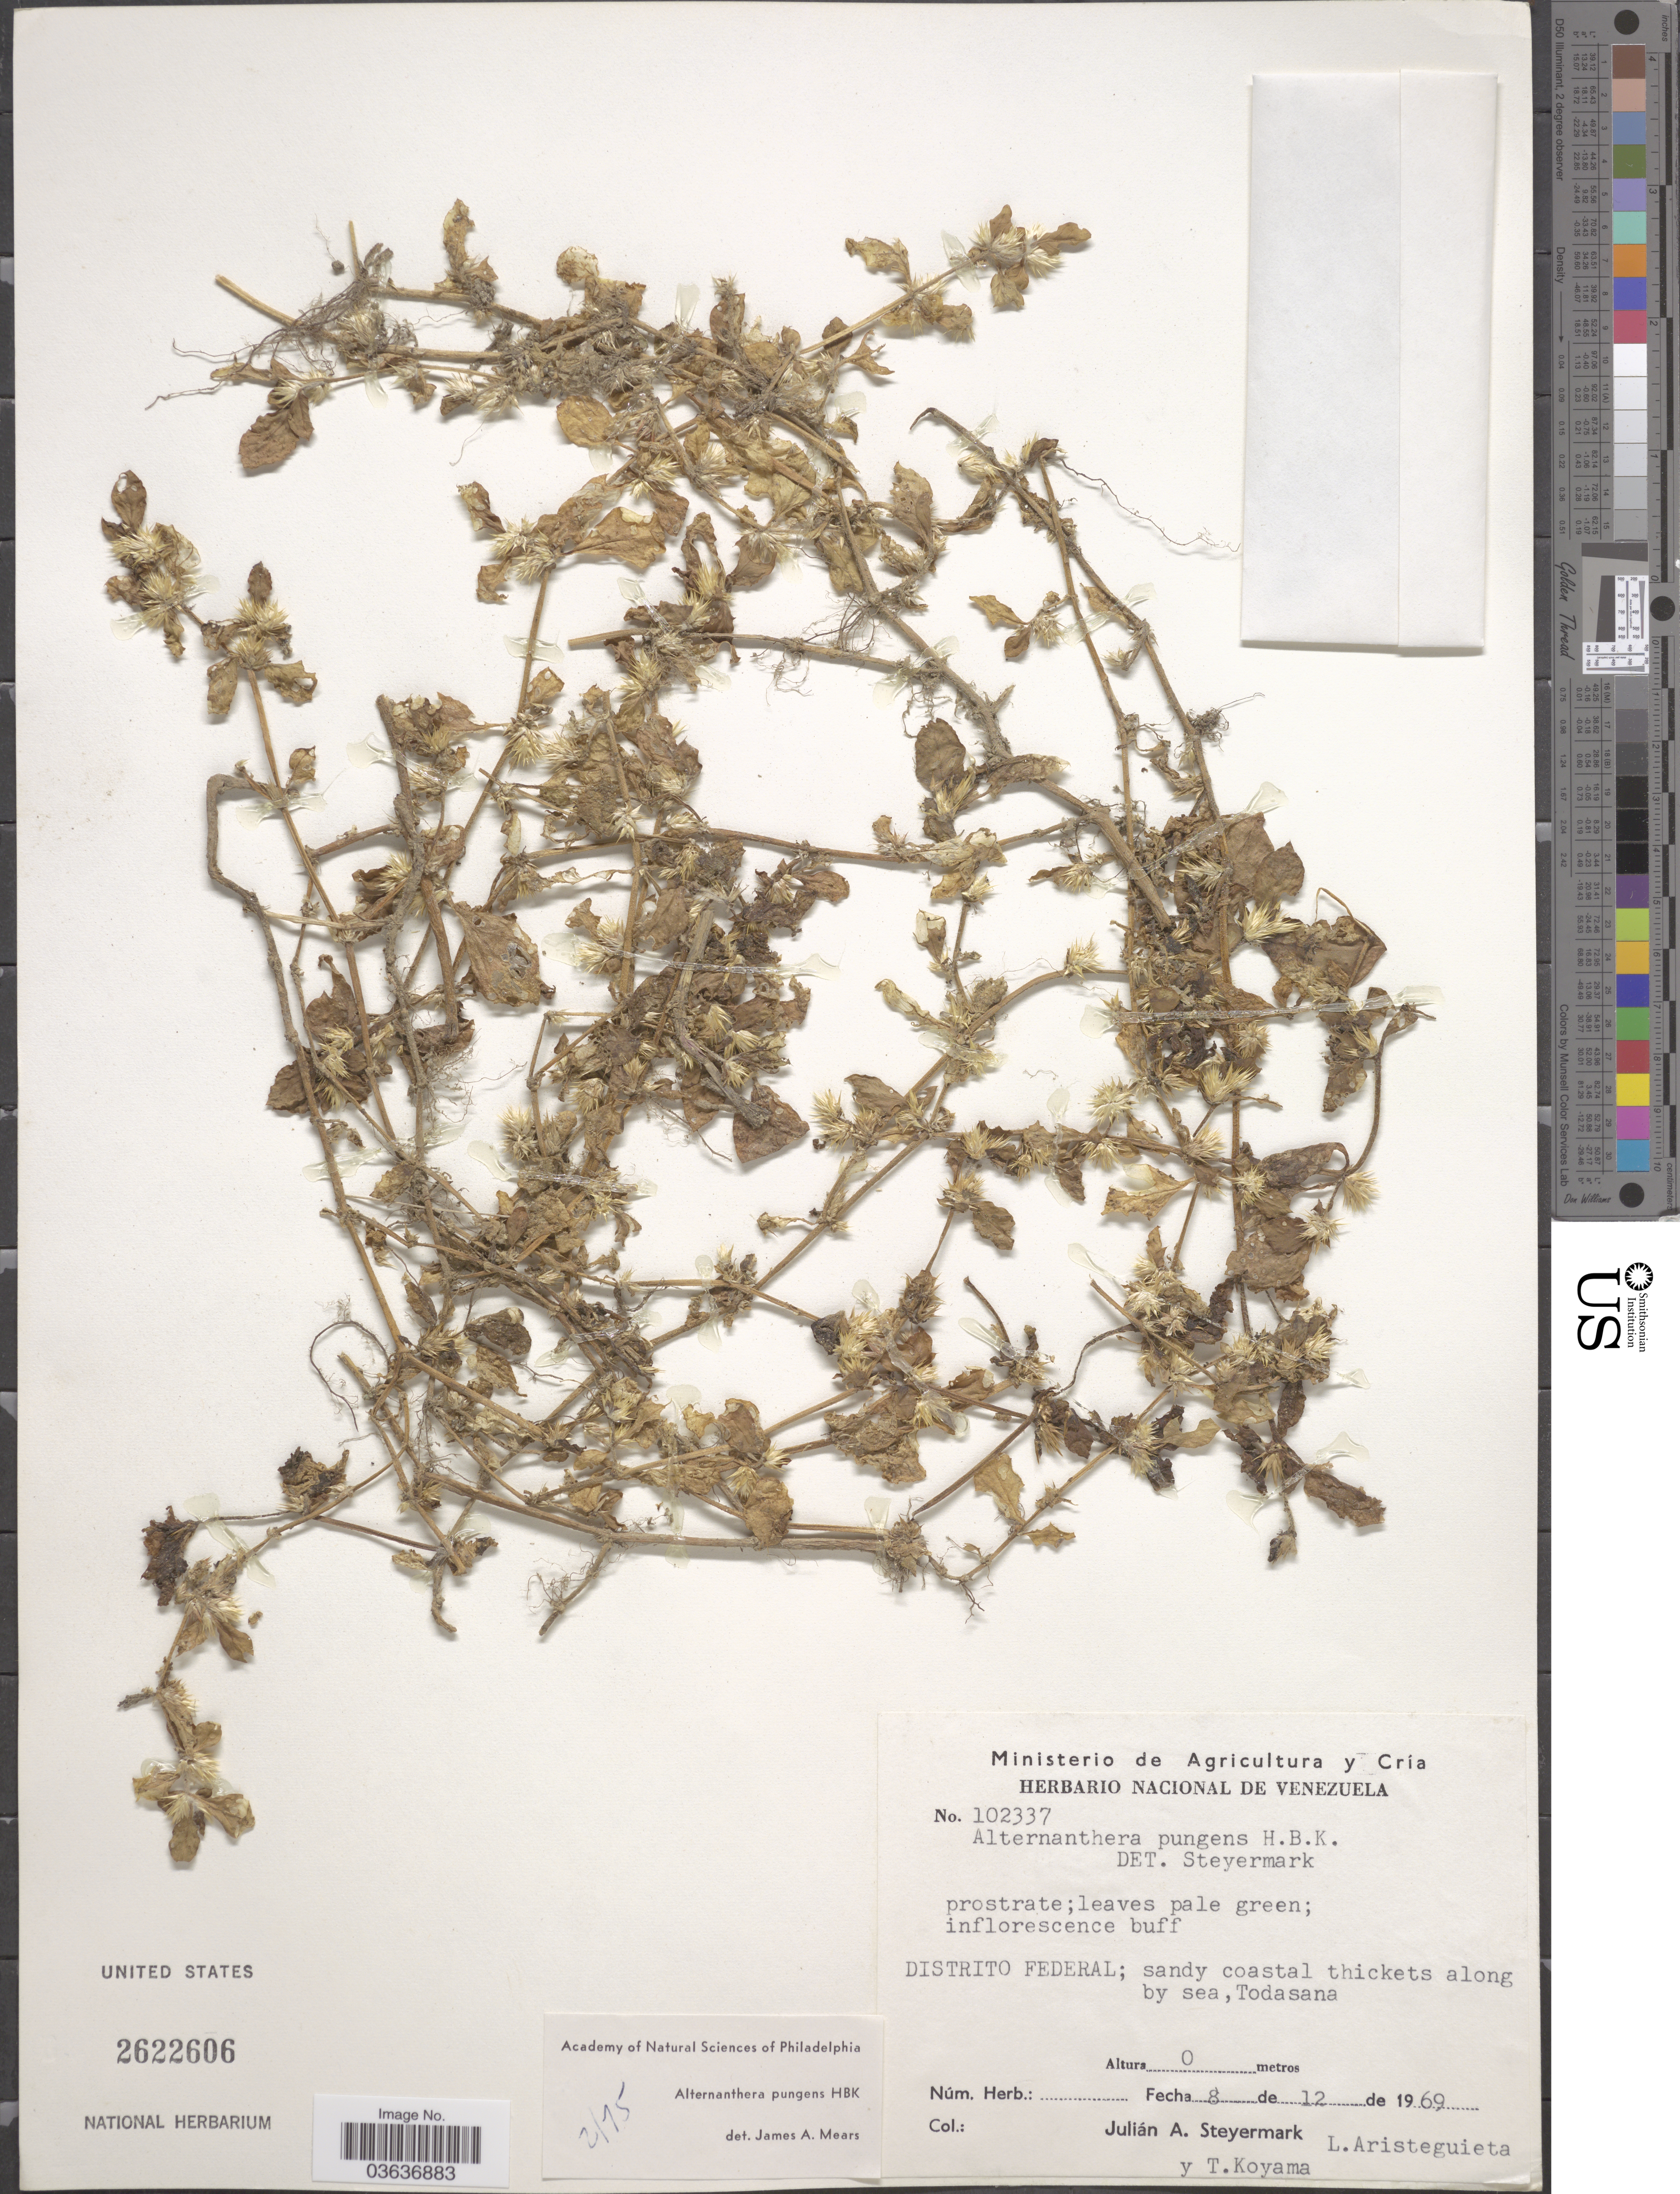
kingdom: Plantae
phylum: Tracheophyta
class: Magnoliopsida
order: Caryophyllales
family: Amaranthaceae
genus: Alternanthera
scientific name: Alternanthera pungens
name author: Kunth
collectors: J. Steyermark, L. Aristeguieta & T. Koyama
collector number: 102337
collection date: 1969-12-08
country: Venezuela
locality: Distrito Federal; sandy coastal thickets along by sea, Todasana.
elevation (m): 0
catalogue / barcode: US 2622606